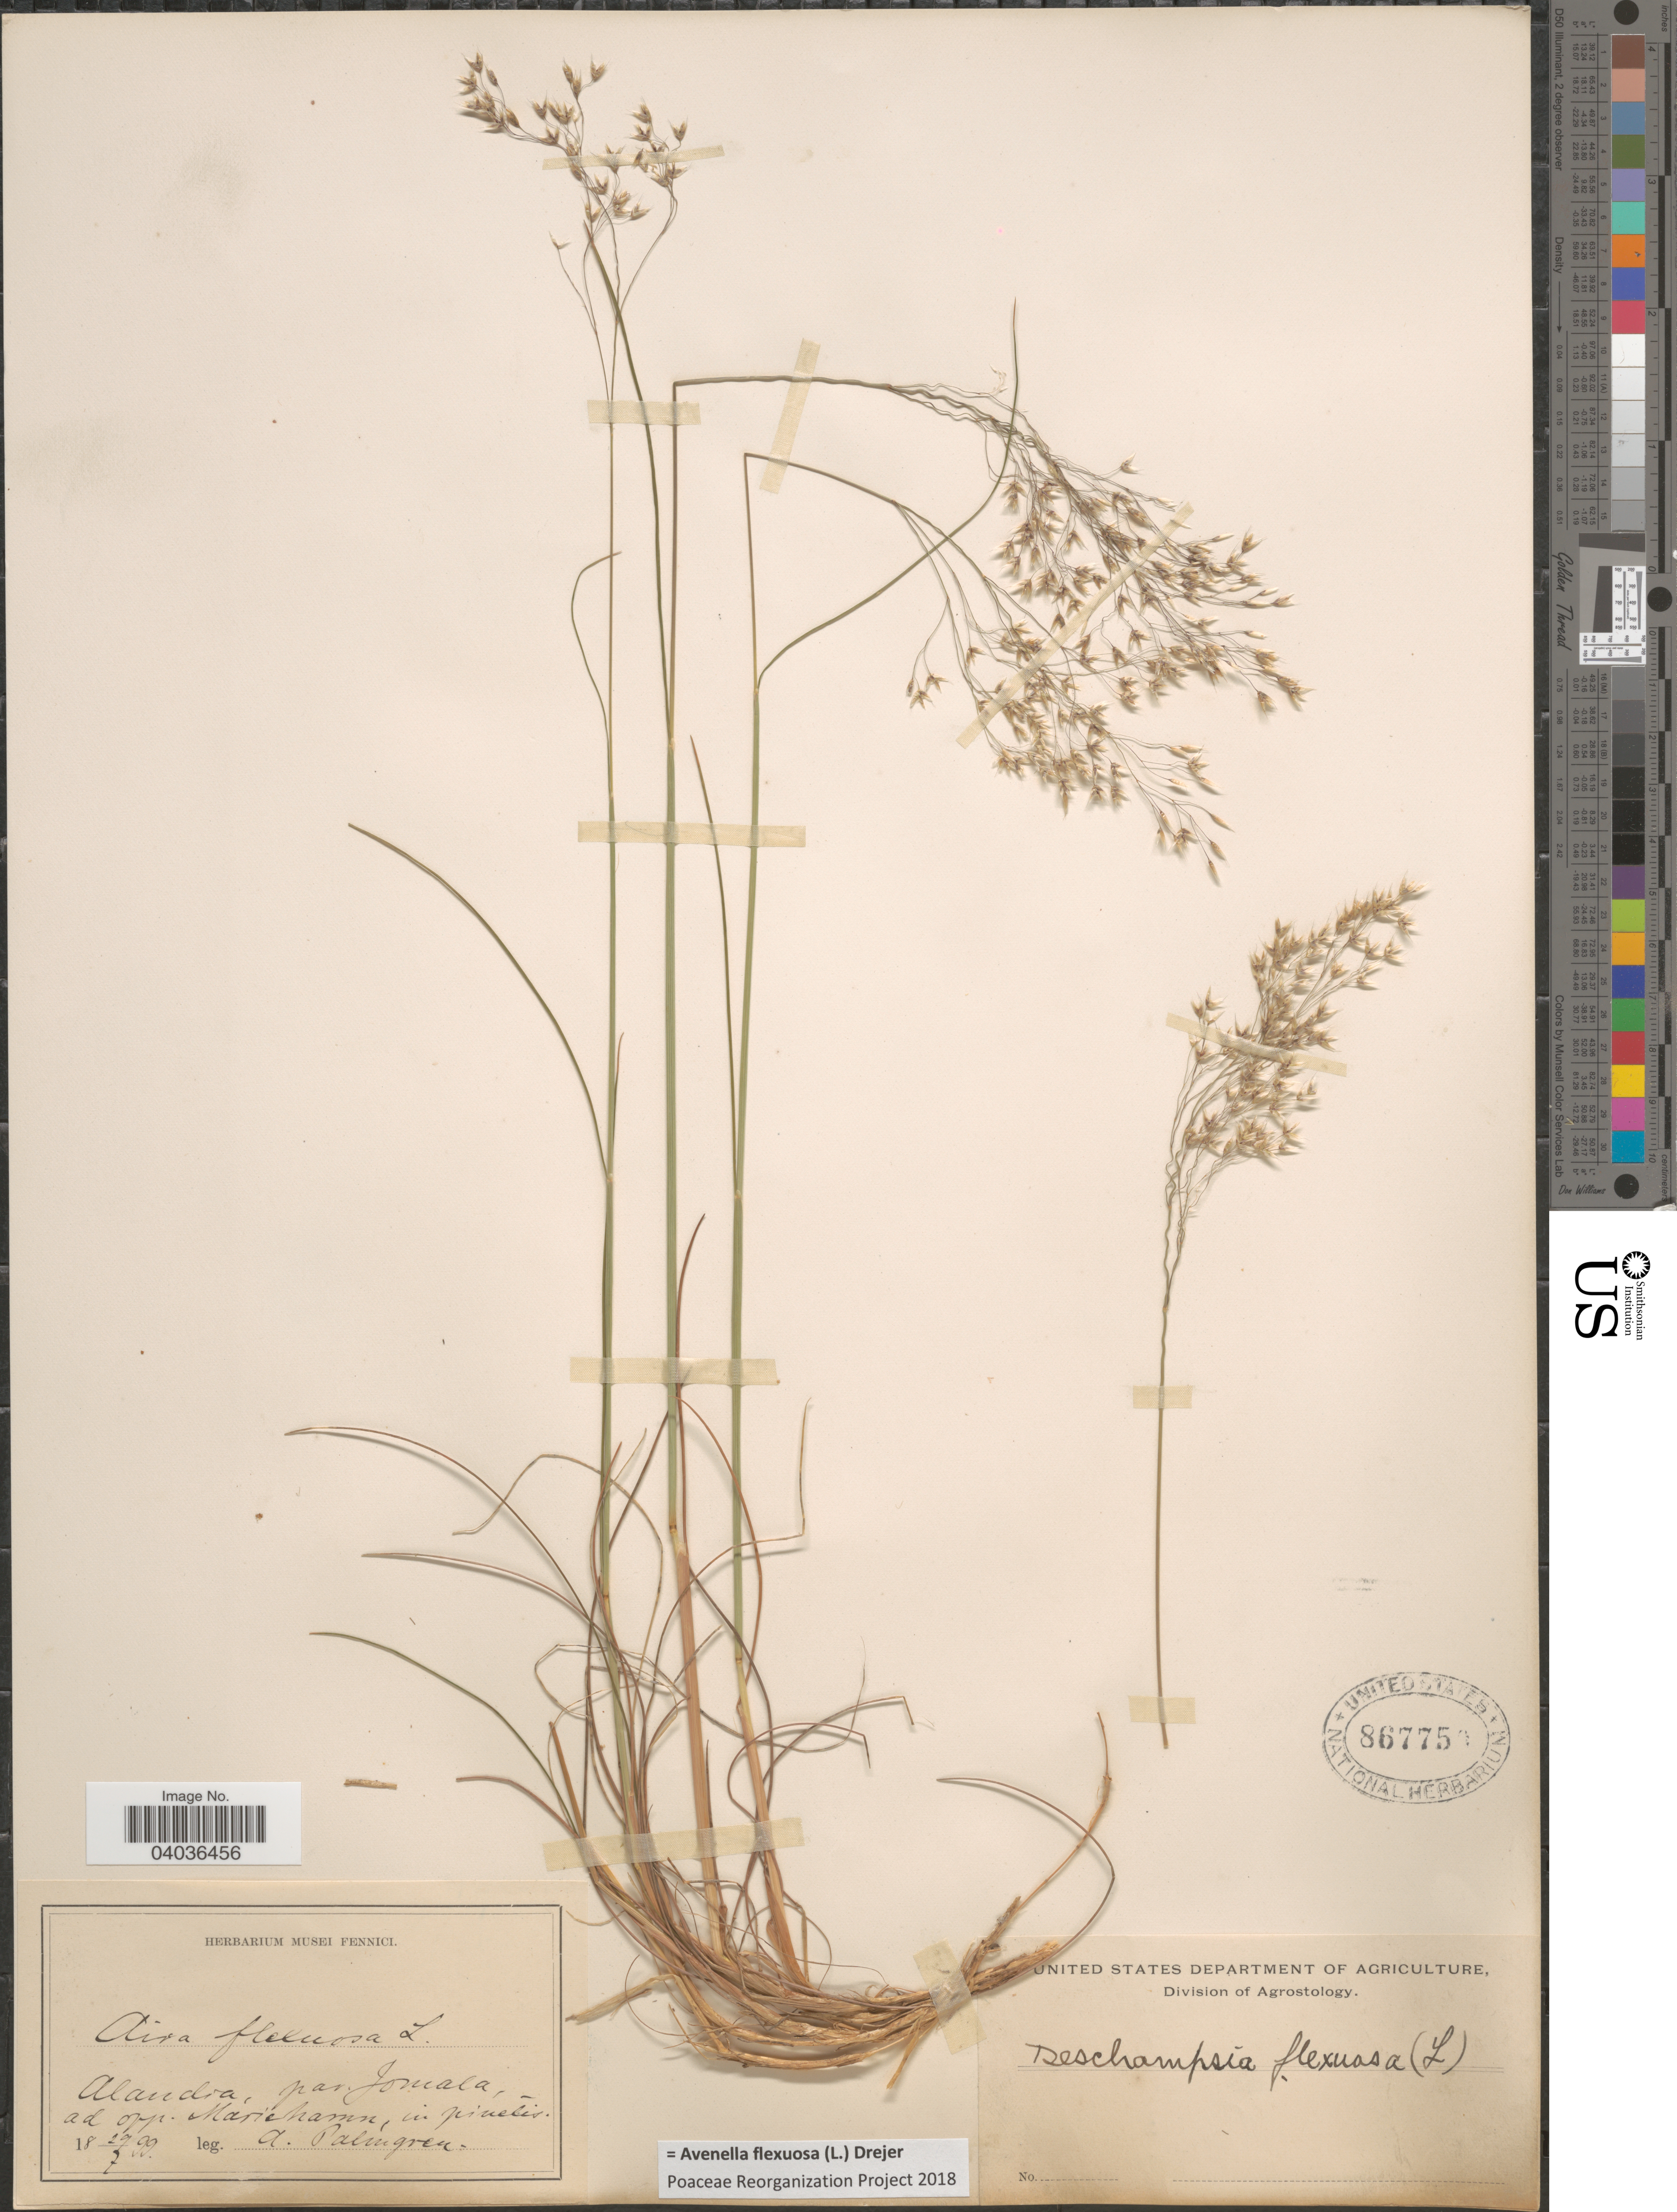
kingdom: Plantae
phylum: Tracheophyta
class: Liliopsida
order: Poales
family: Poaceae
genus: Avenella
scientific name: Avenella flexuosa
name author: (L.) Drejer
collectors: A. Palmgren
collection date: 1899-07-29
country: Finland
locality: Alandia, par. Jomala, ad. opp. Mariehamn.